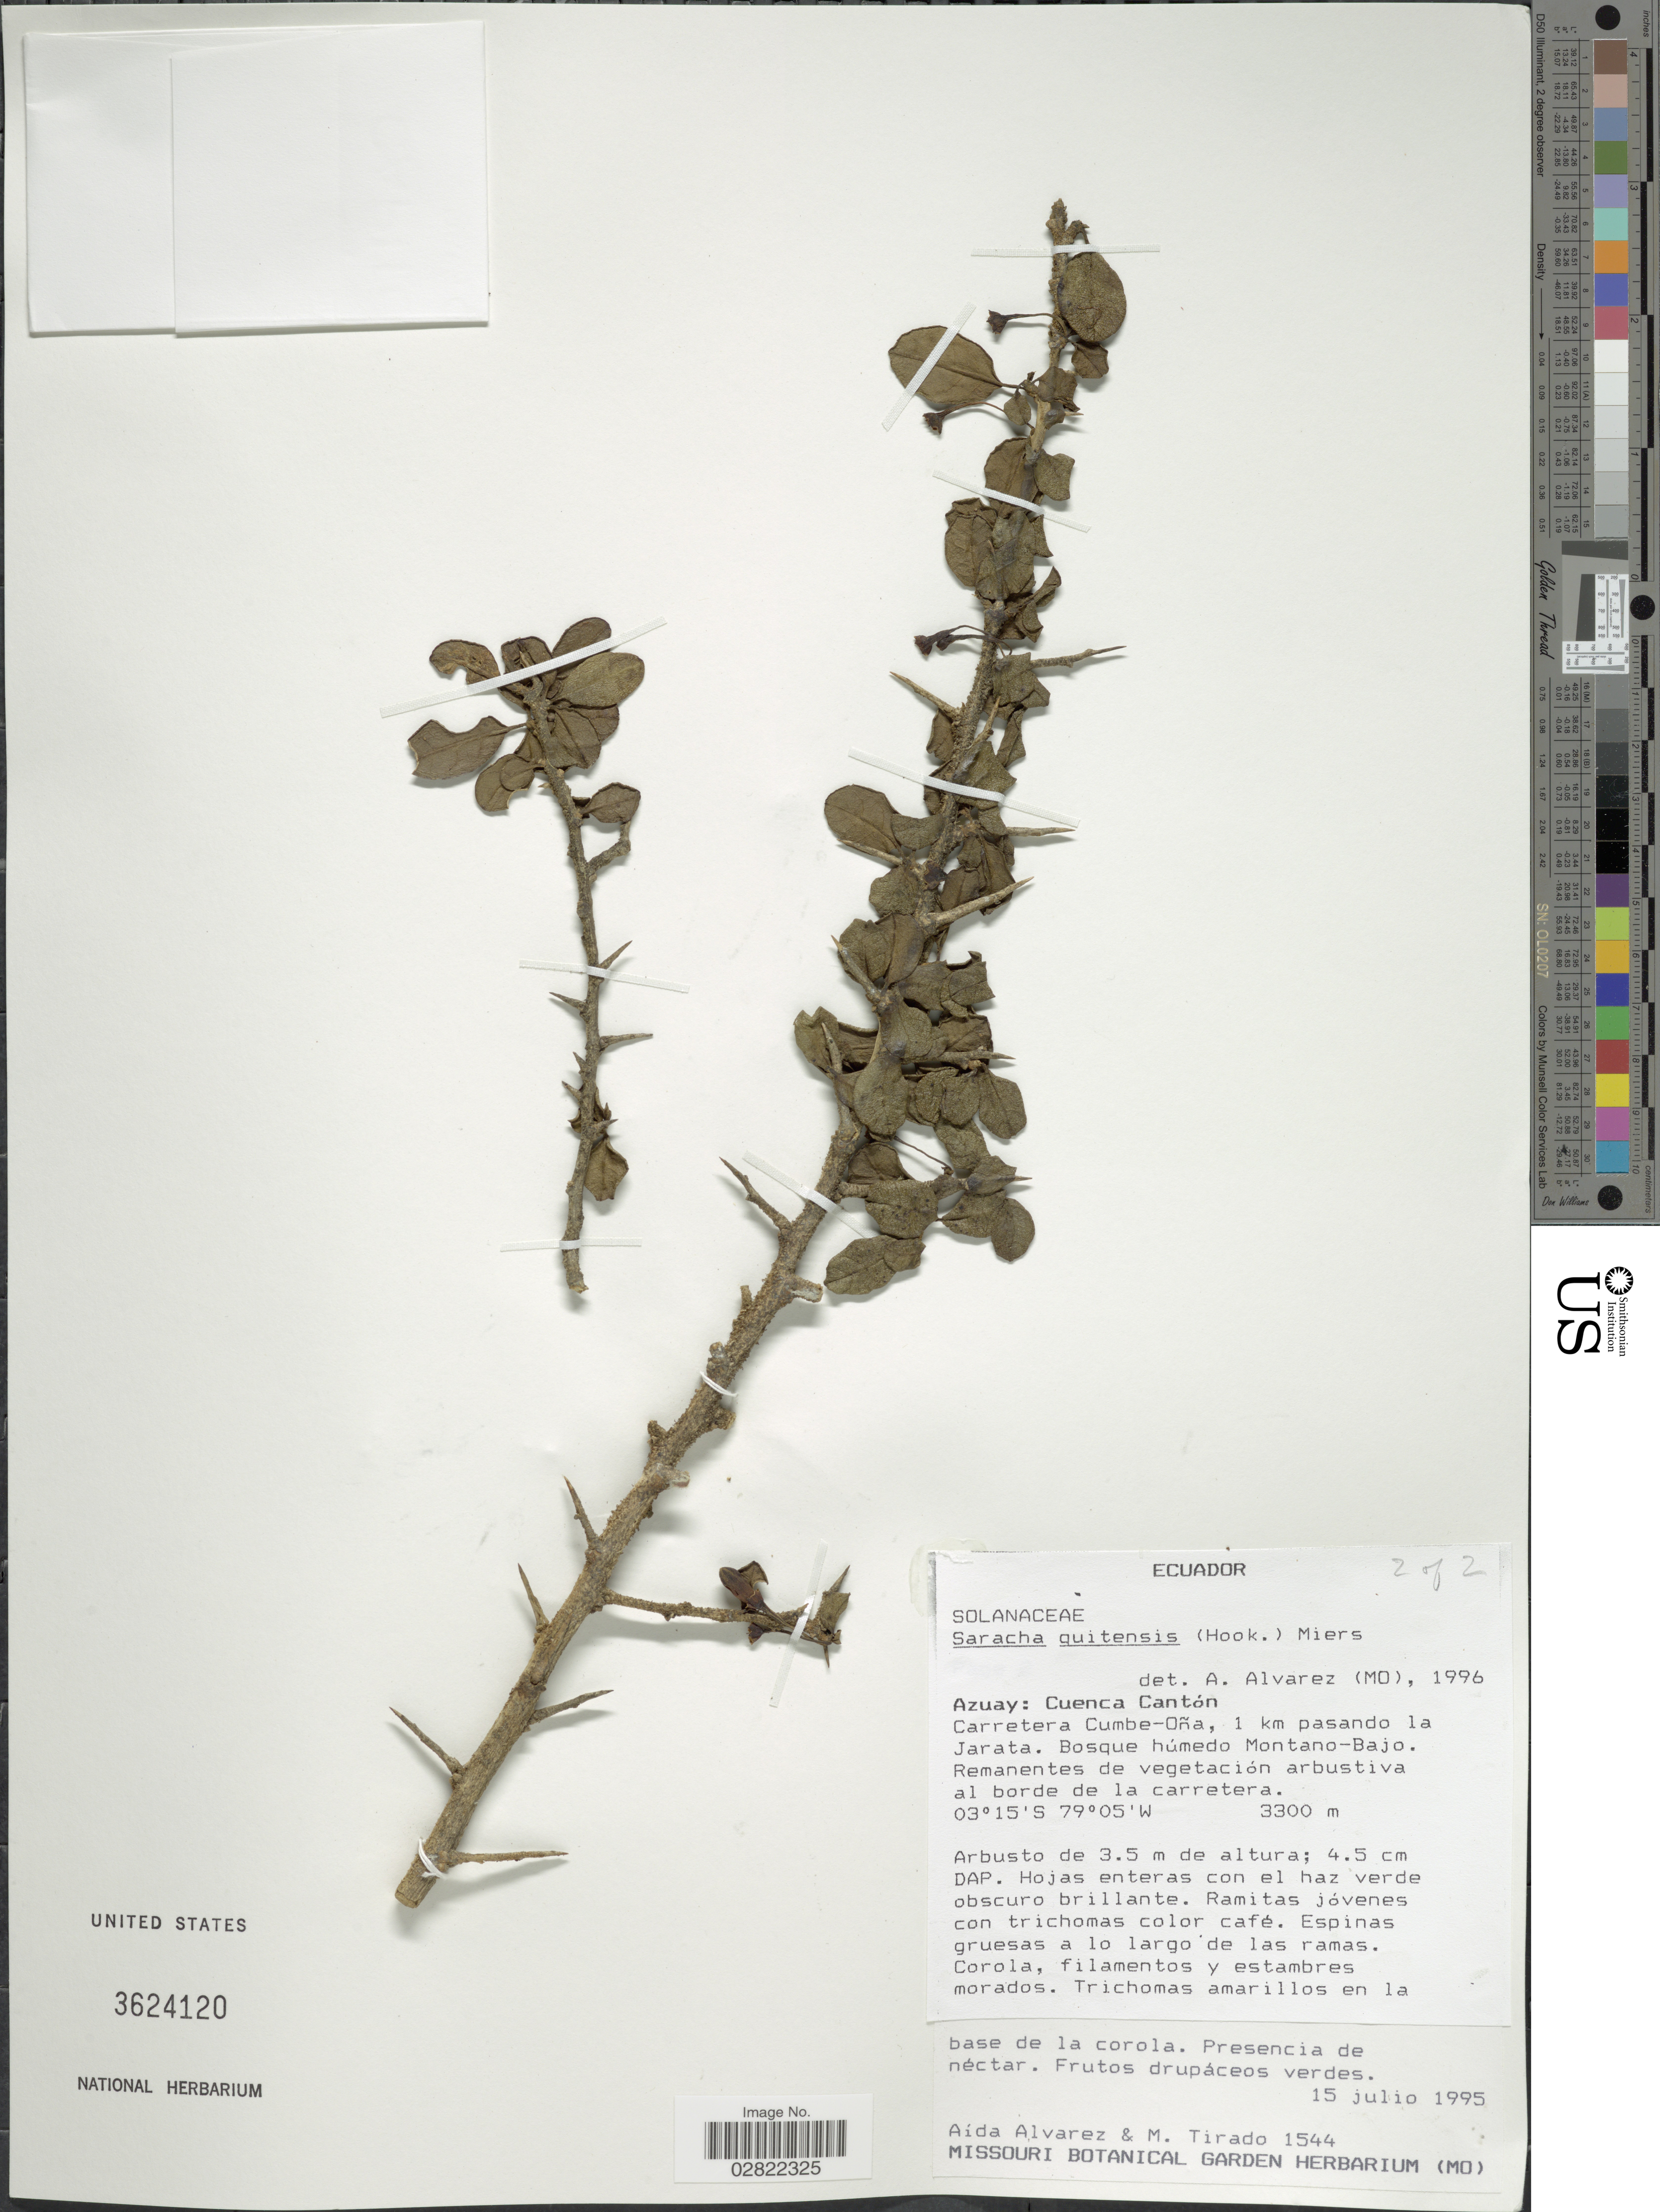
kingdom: Plantae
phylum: Tracheophyta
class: Magnoliopsida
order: Solanales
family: Solanaceae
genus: Saracha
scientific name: Saracha quitensis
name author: (Hook.) Miers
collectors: A. Alvarez & M. Tirado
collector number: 1544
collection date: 1995-07-15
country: Ecuador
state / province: Azuay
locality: Azuay: Cuenca Cantón, Carretera Cumbe-Oña, 1 km pasando la Jarata, Bosque húmedo Montano-Bajo.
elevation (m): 3300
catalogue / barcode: US 3624120